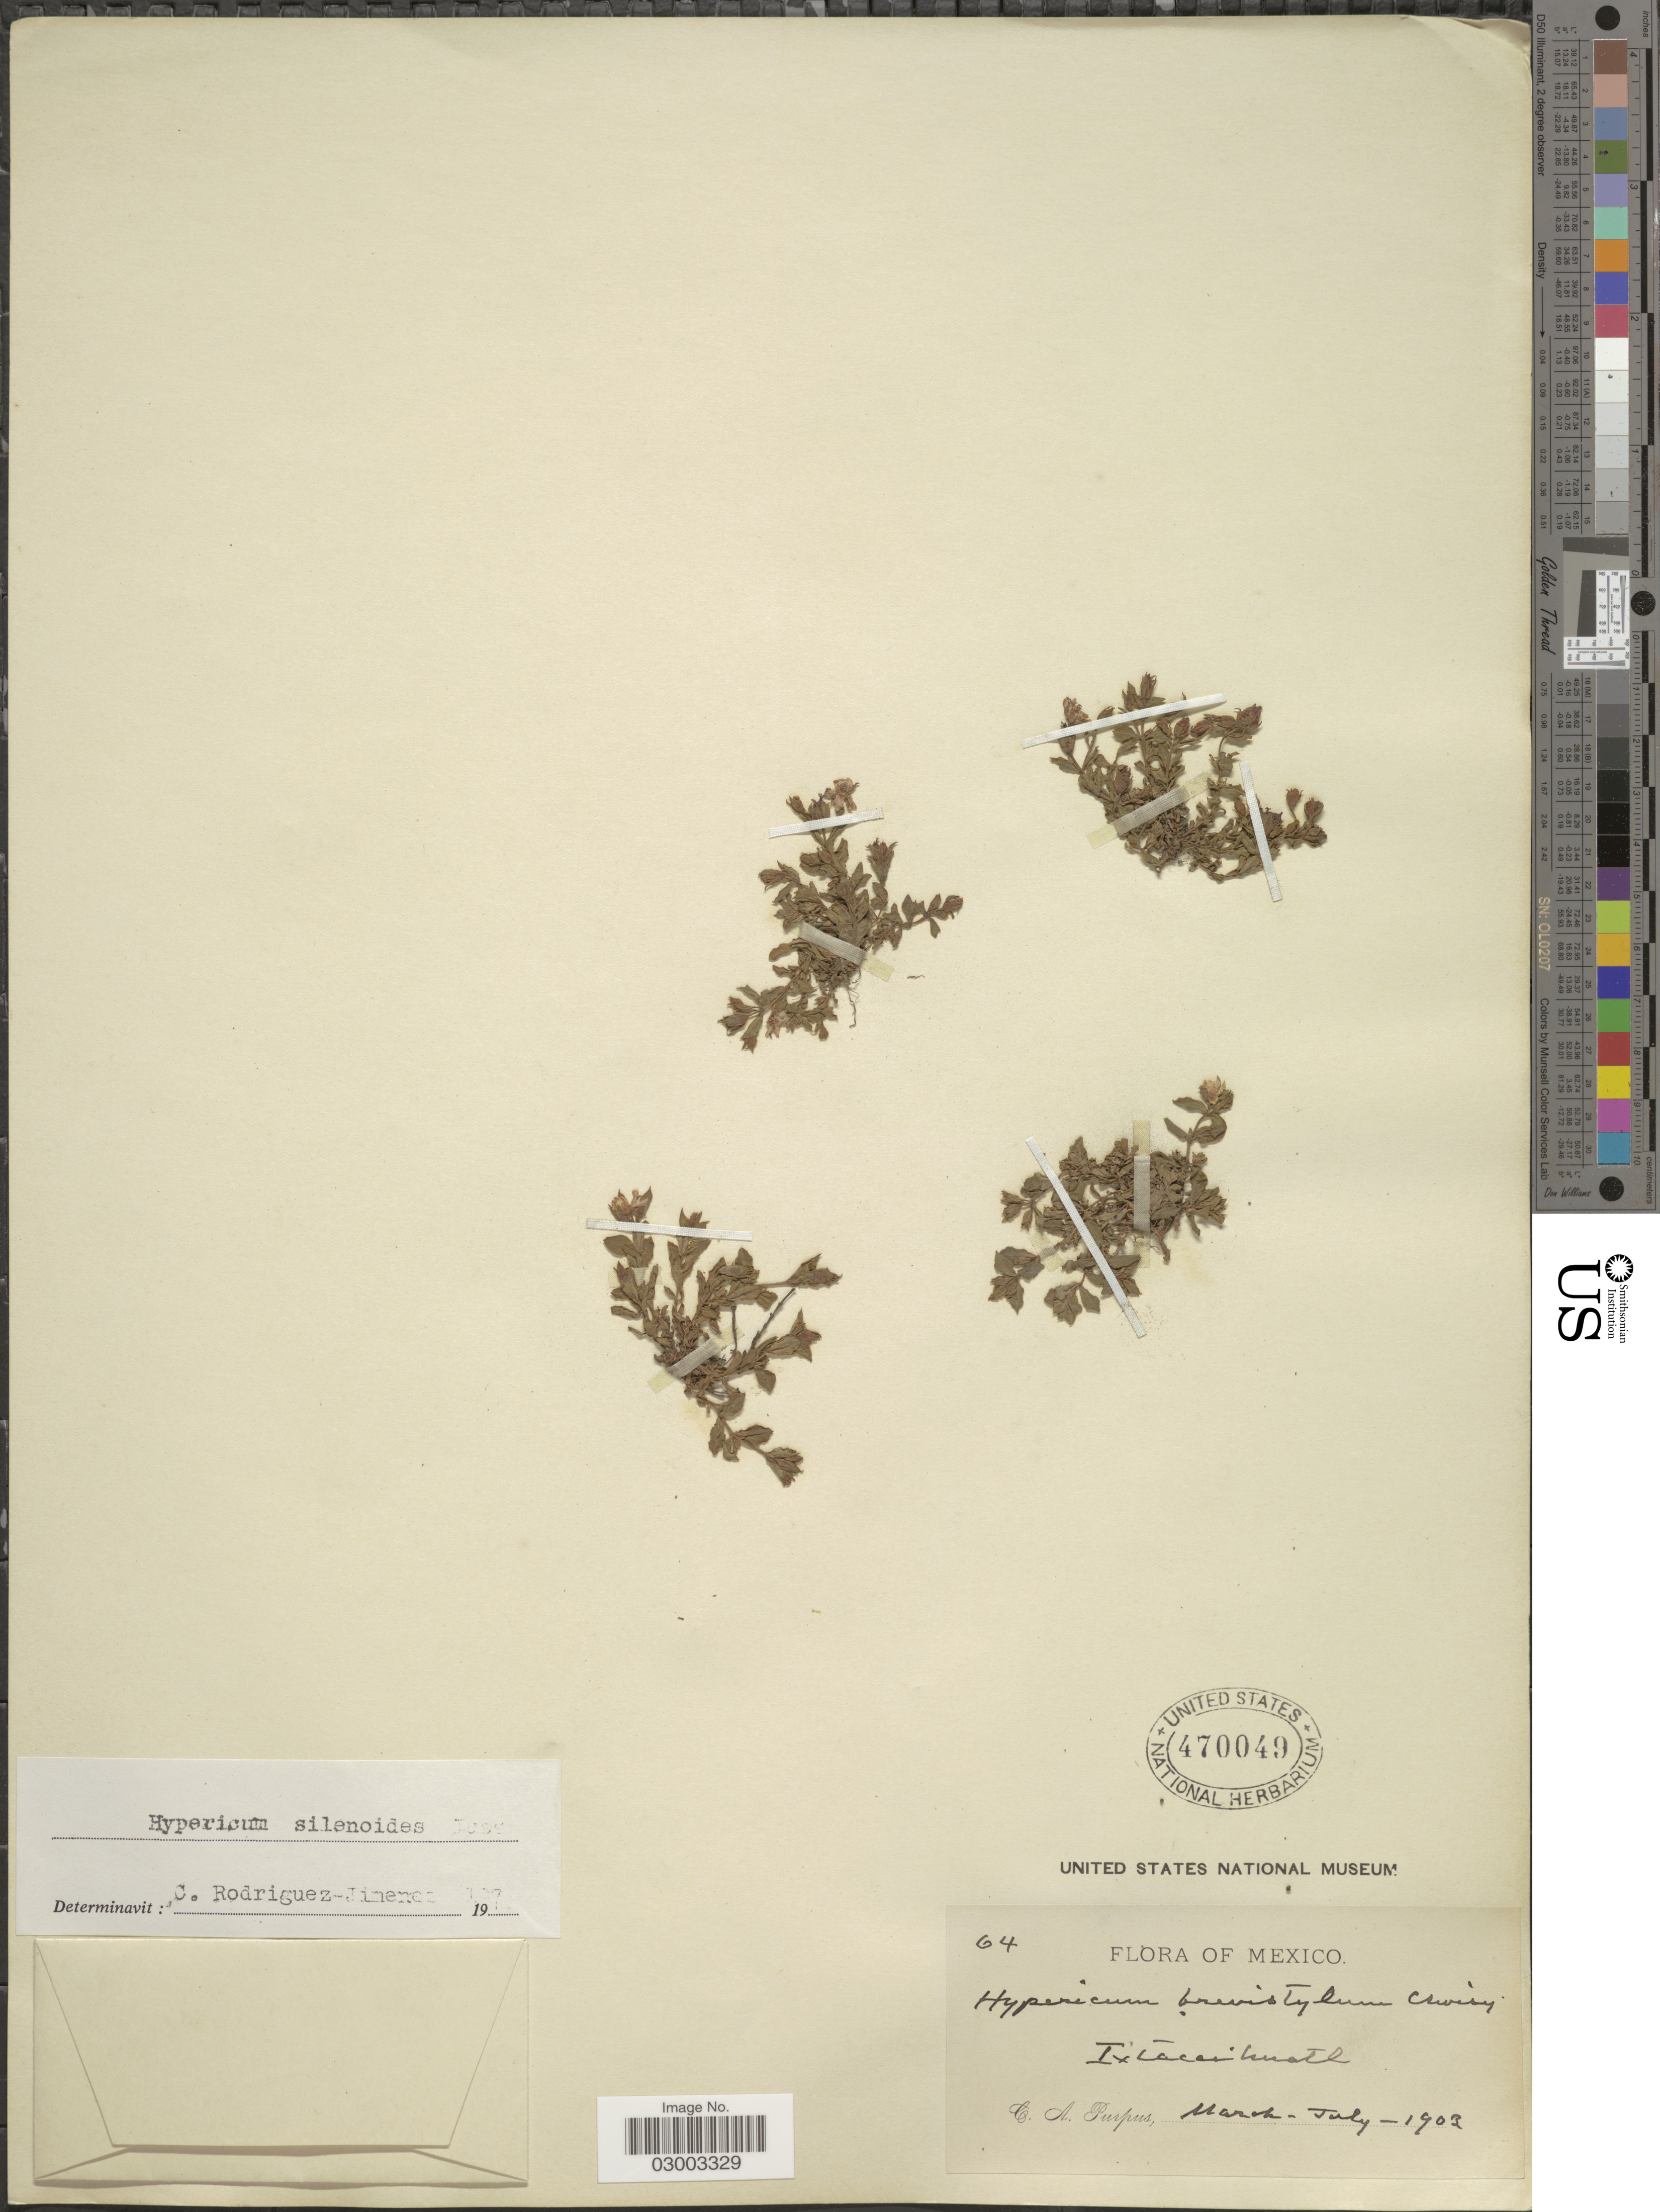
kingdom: Plantae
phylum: Tracheophyta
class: Magnoliopsida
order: Malpighiales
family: Hypericaceae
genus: Hypericum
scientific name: Hypericum silenoides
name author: Juss.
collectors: C. A. Purpus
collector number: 64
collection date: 1903-03/1903-07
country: Mexico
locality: Ixtaccihuatl.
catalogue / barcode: US 470049